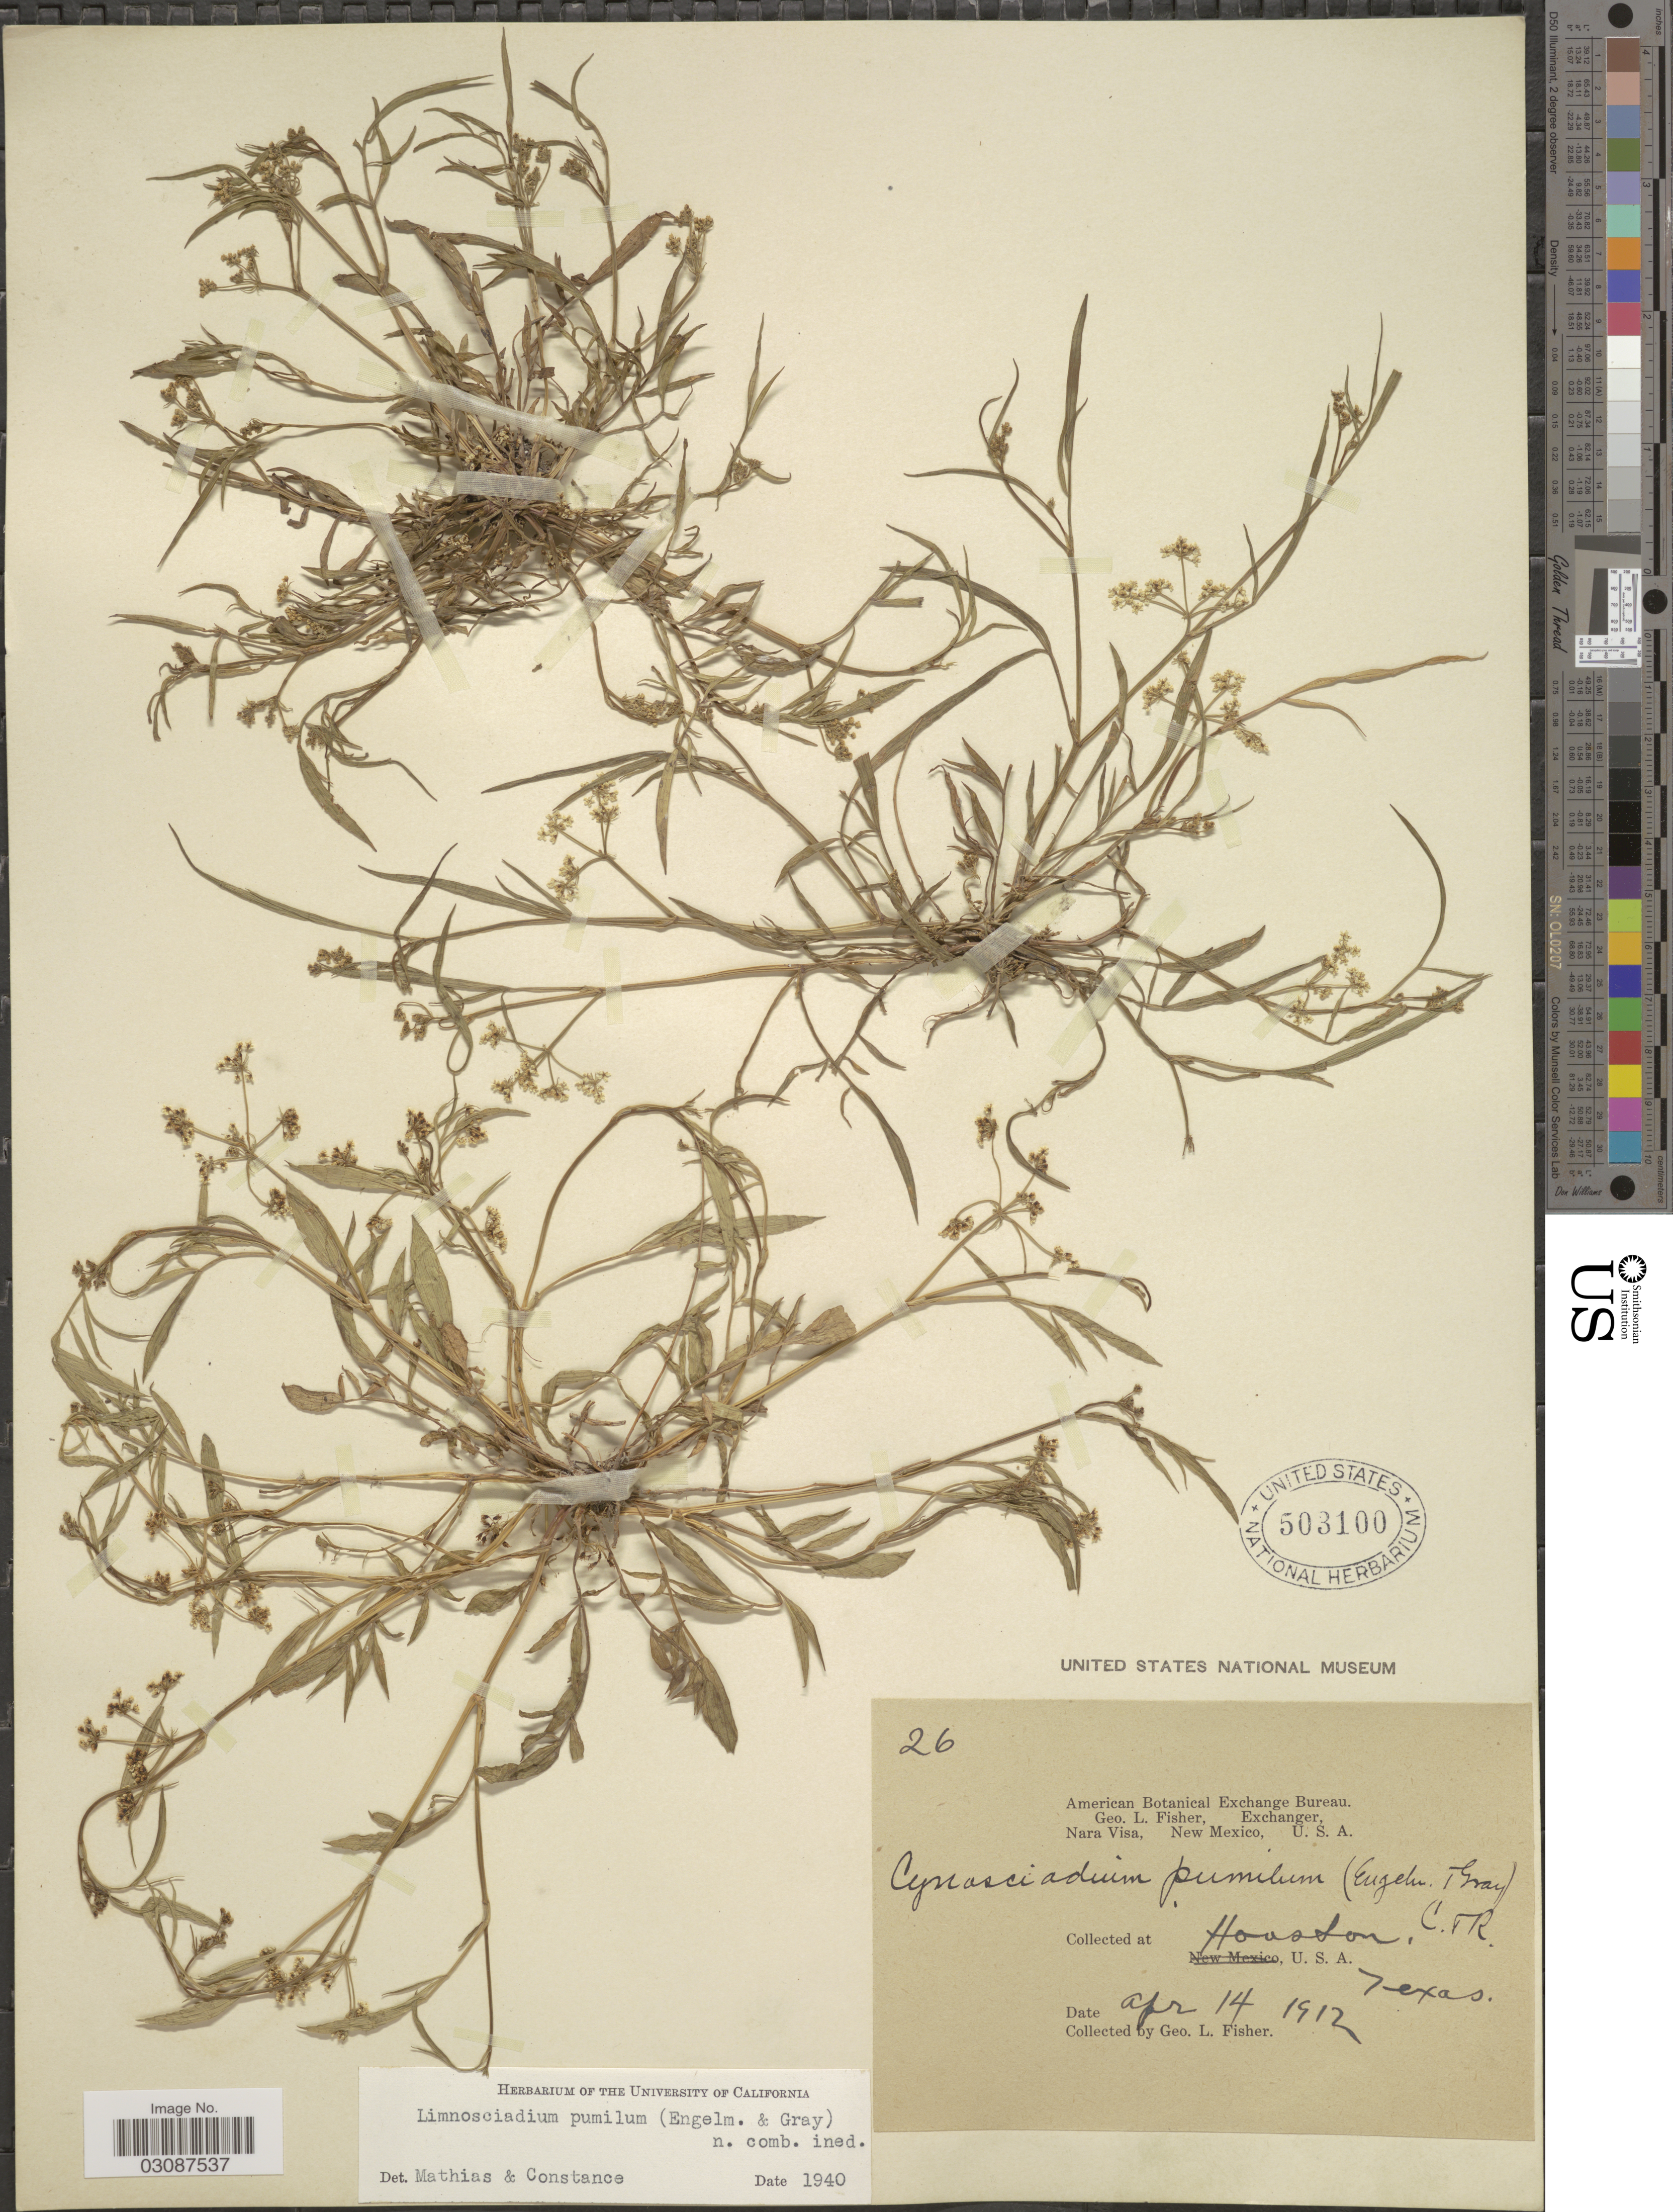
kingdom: Plantae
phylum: Tracheophyta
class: Magnoliopsida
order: Apiales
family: Apiaceae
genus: Limnosciadium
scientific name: Limnosciadium pumilum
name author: (Engelm. & A. Gray) Mathias & Constance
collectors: G. L. Fisher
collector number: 26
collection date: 1912-04-14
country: United States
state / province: Texas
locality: Houston.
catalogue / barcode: US 503100